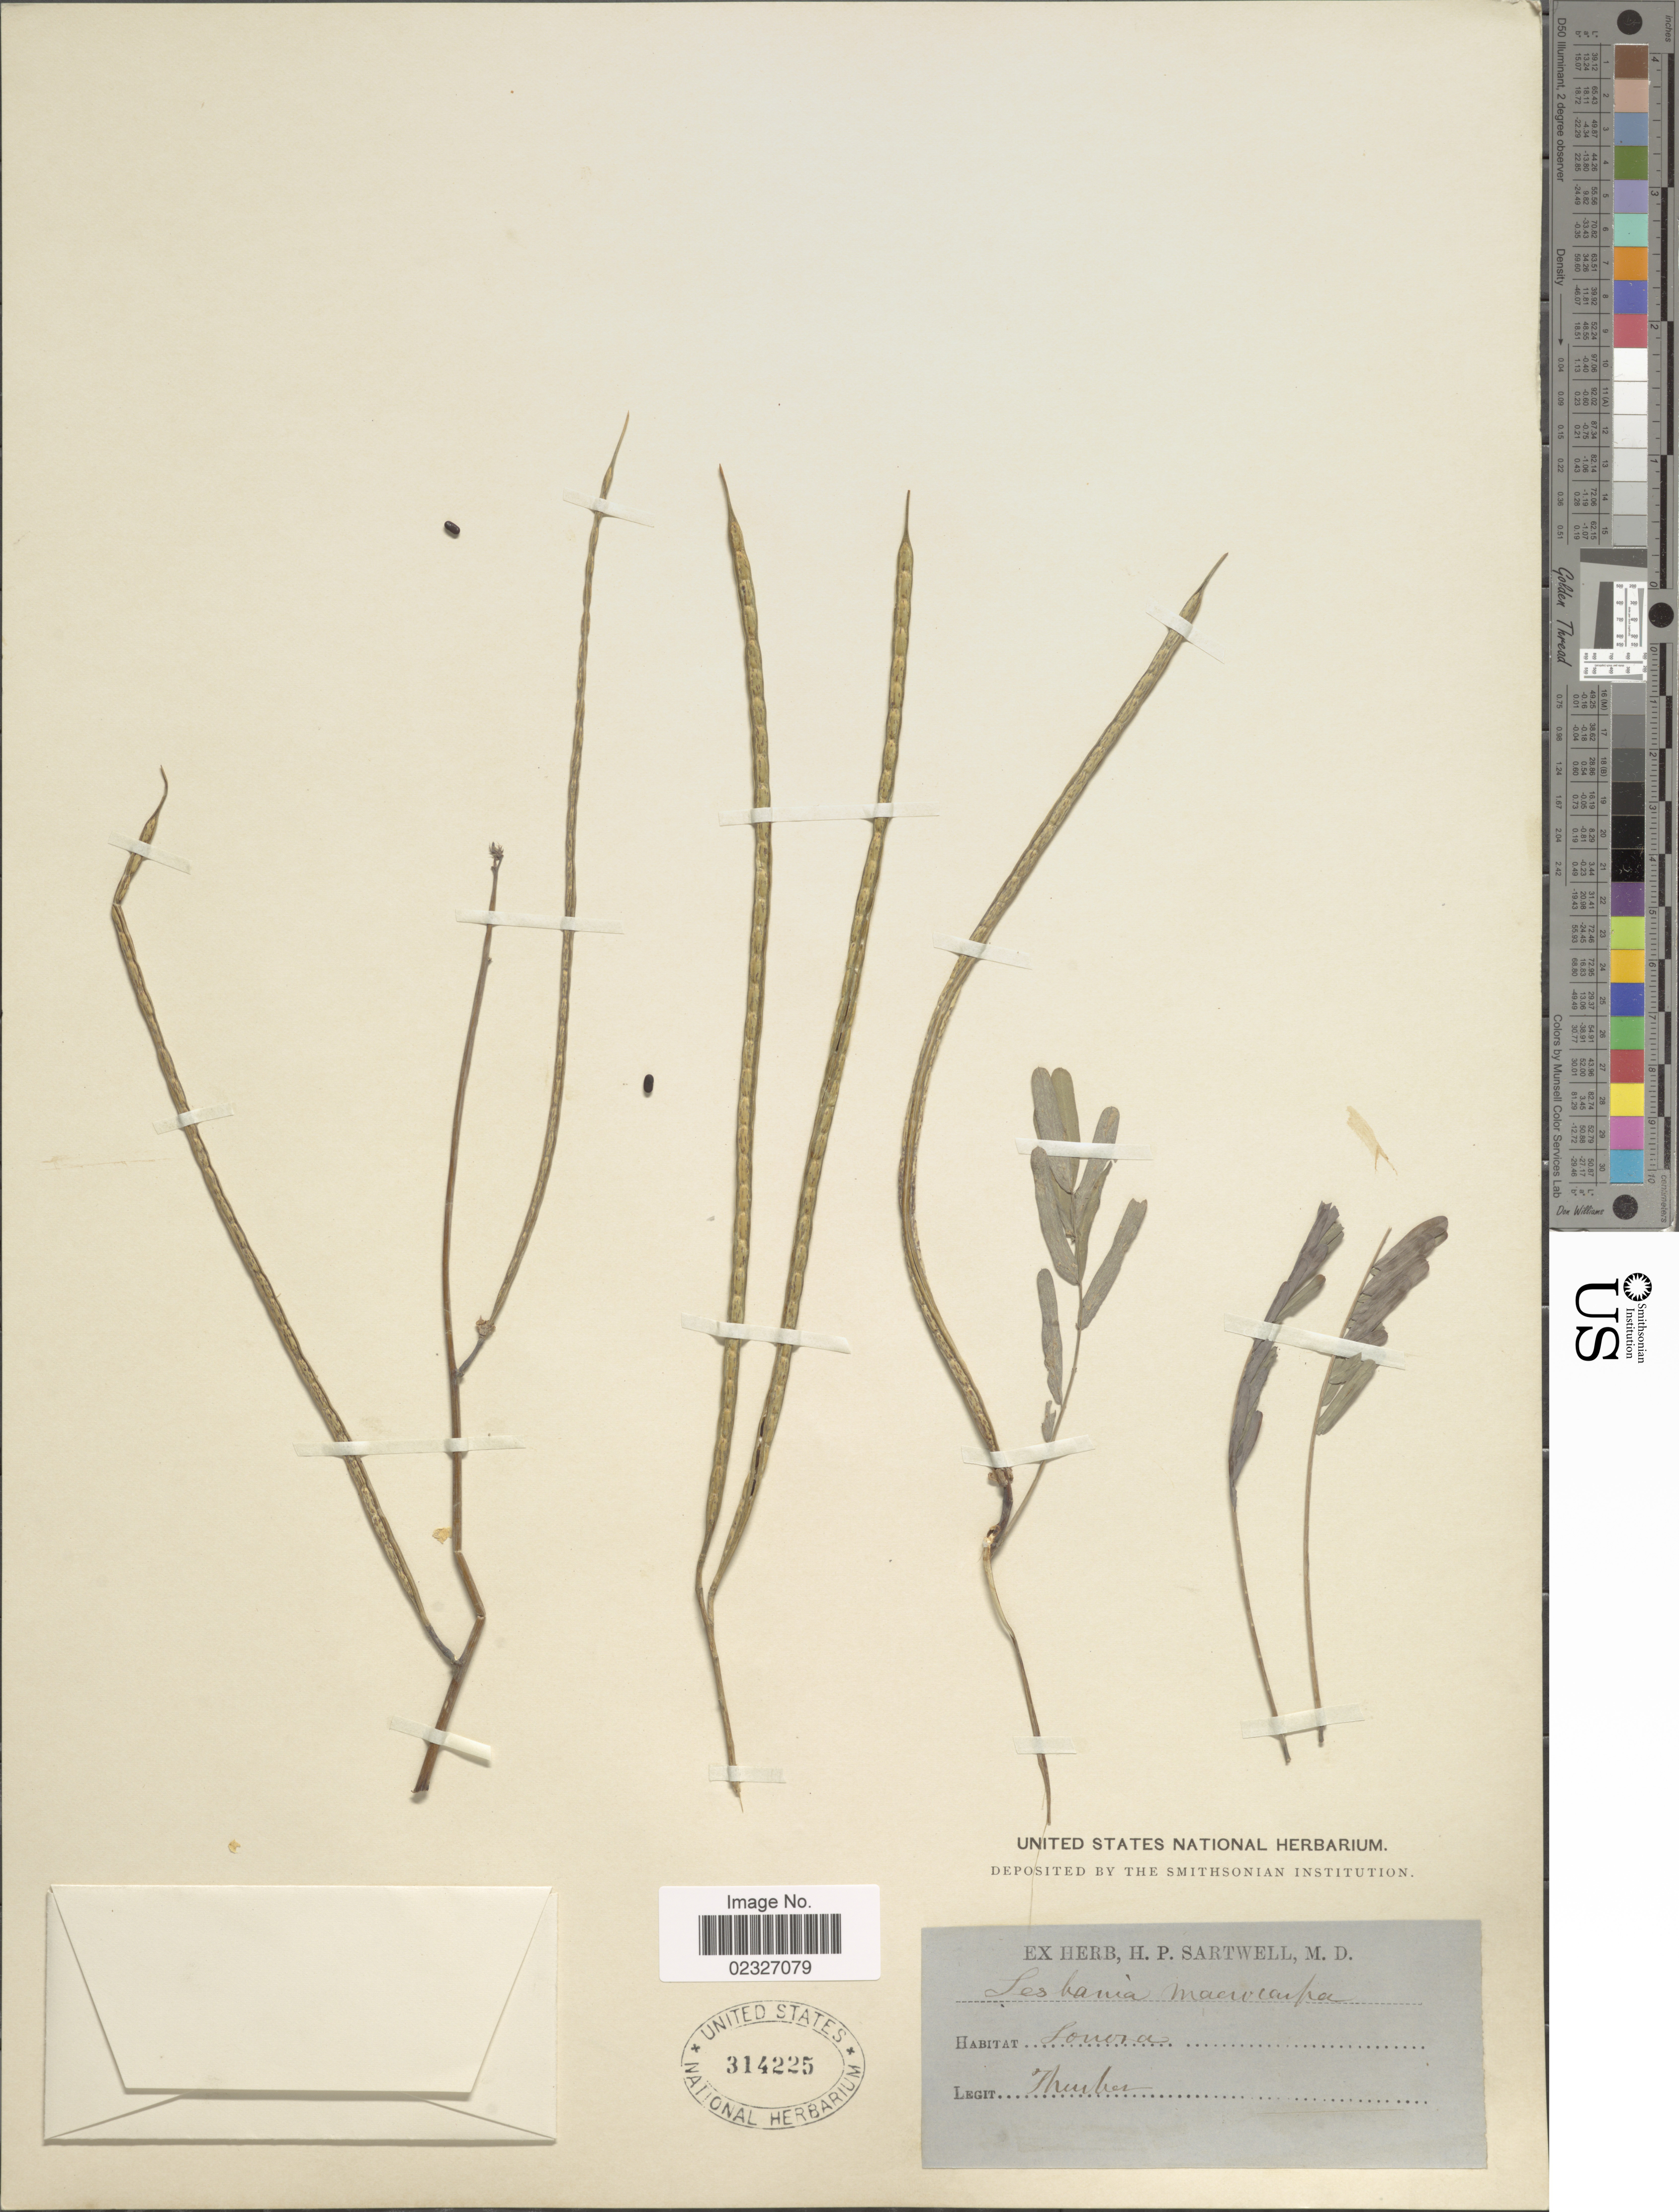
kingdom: Plantae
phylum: Tracheophyta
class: Magnoliopsida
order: Fabales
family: Fabaceae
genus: Sesbania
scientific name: Sesbania herbacea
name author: (Mill.) McVaugh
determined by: Strong, M. T., (US), Smithsonian Institution - National Museum of Natural History (UNITED STATES)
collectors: -- Thurber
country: Mexico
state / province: Sonora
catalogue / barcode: US 314225